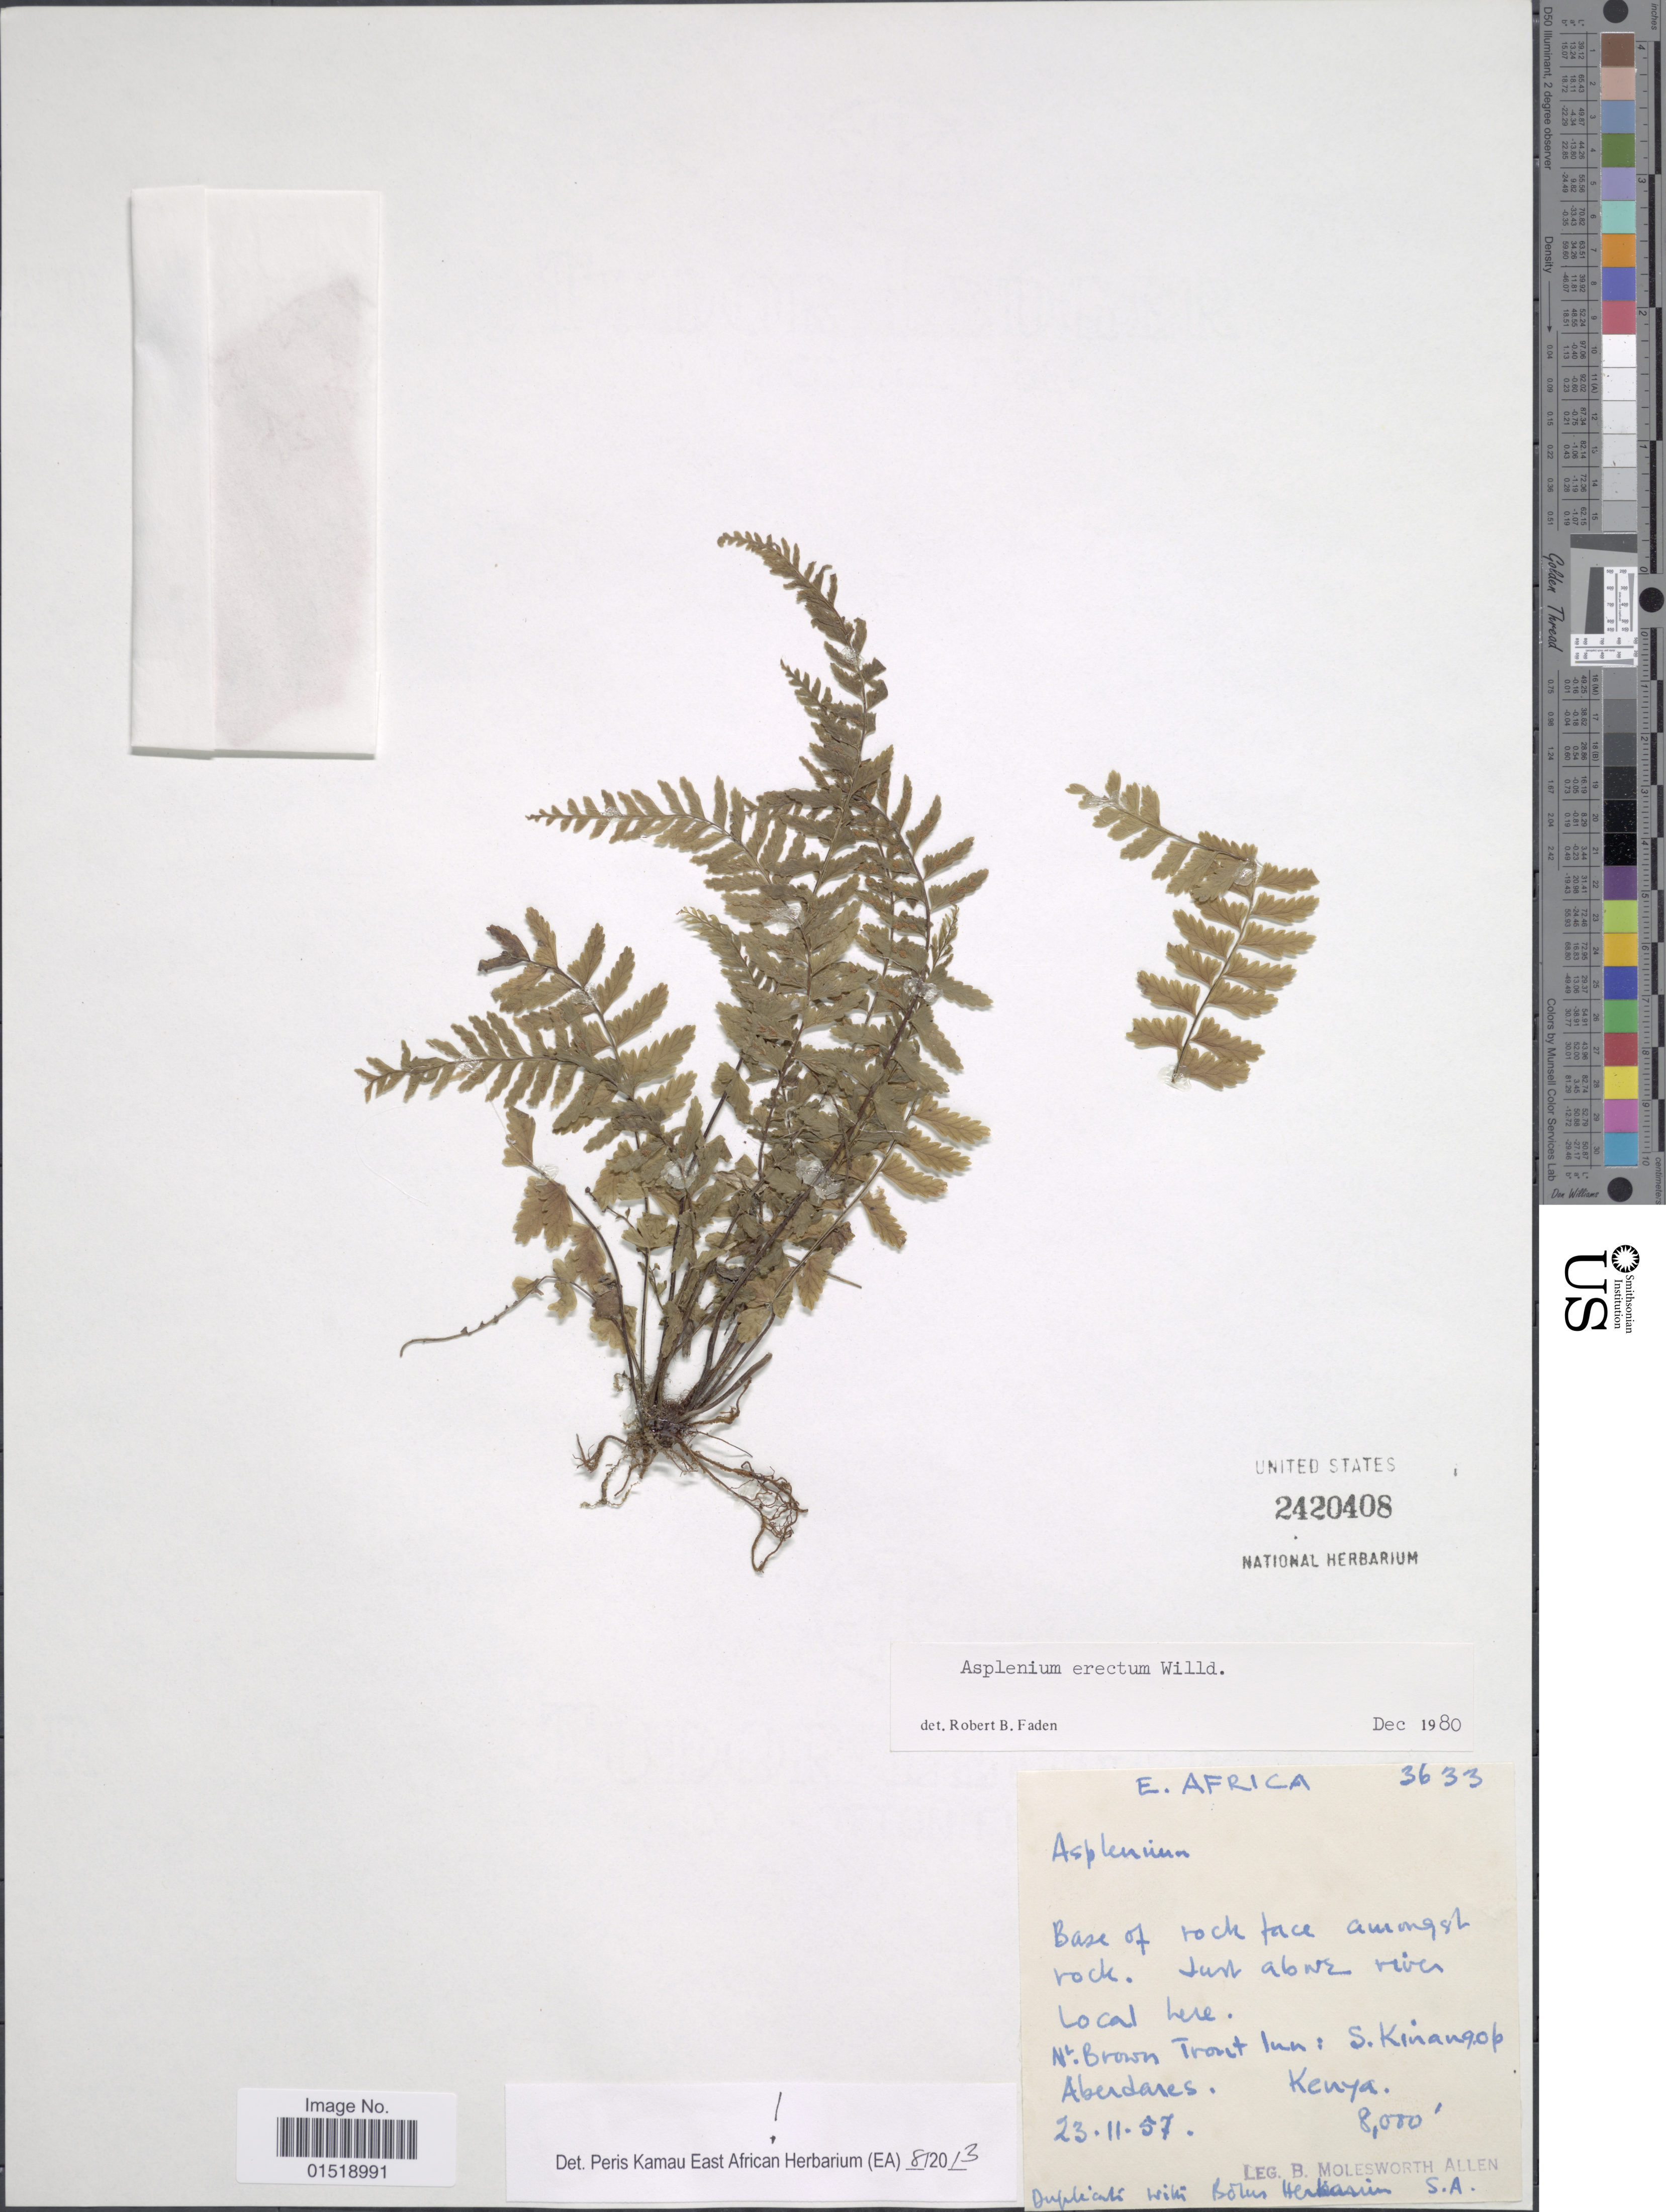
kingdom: Plantae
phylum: Tracheophyta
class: Polypodiopsida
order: Polypodiales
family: Aspleniaceae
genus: Asplenium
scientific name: Asplenium erectum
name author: Bory ex Willd.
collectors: B. E. G. Molesworth-Allen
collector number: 3633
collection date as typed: Transcribed d/m/y: 23/11/57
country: Kenya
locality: Nr. Brown Trout Inn [Near Brown Trout Inn]: S. Kinangop, Aberdares.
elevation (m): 2438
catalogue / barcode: US 2420408